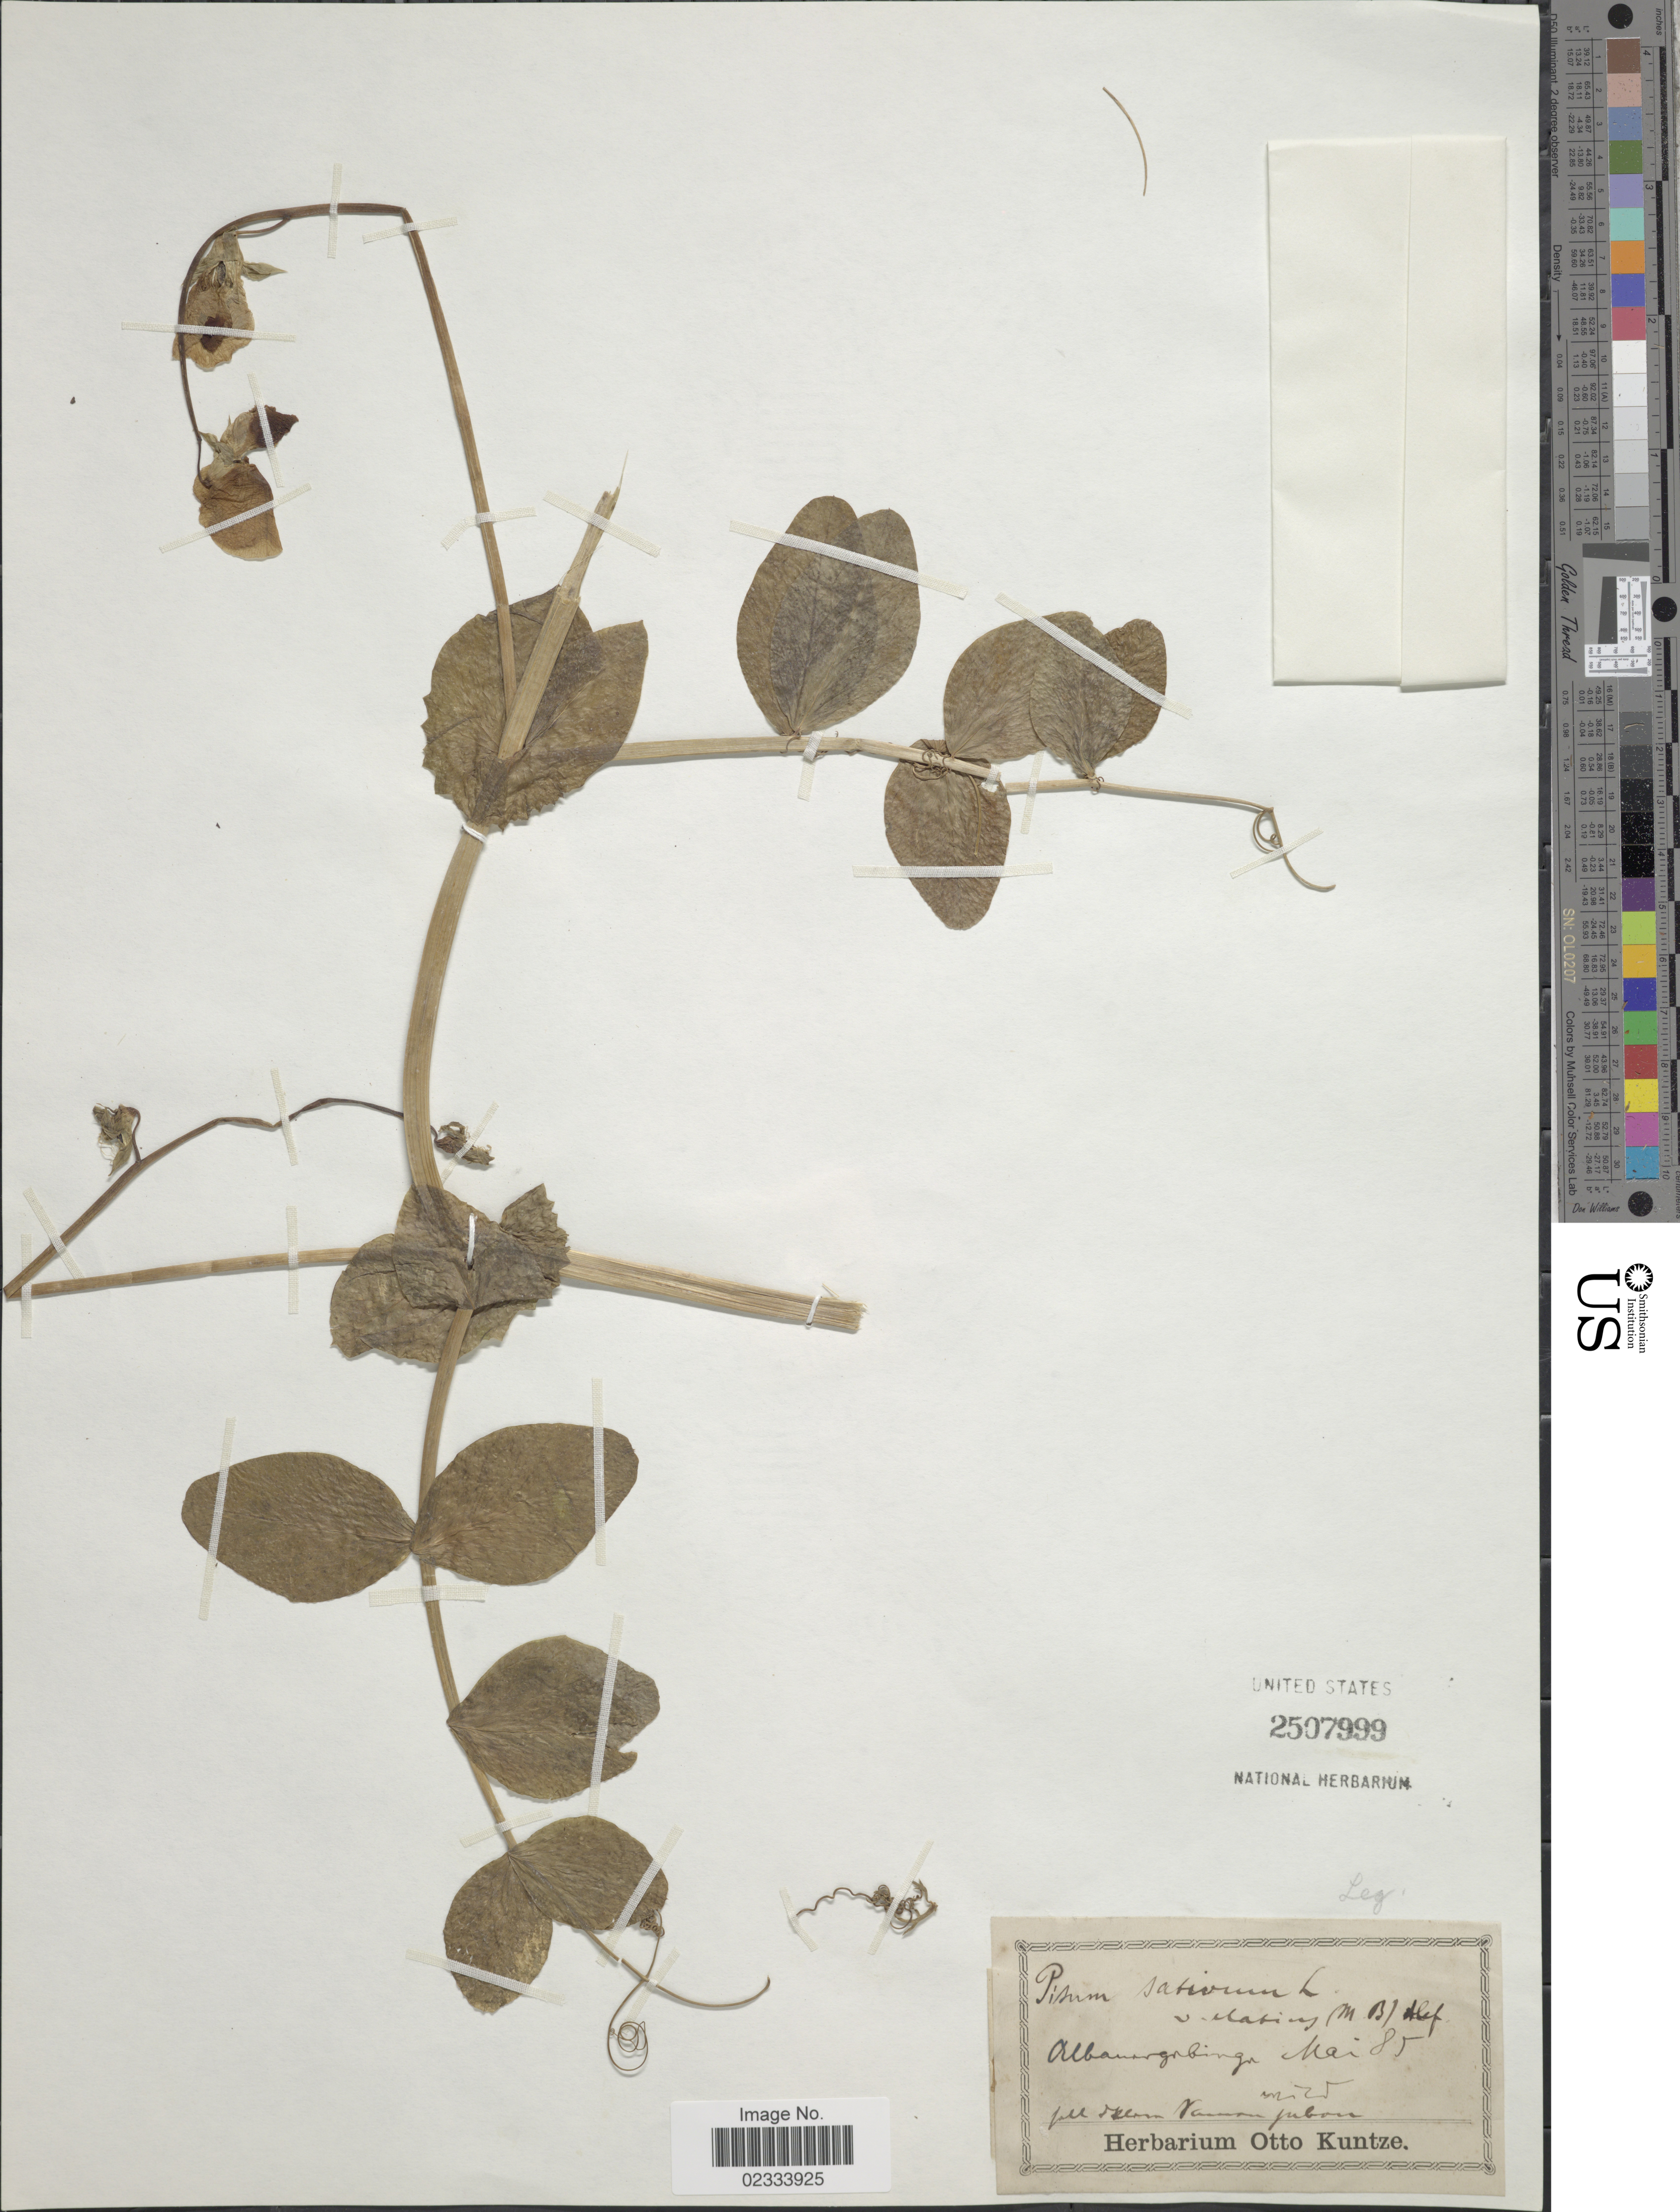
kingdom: Plantae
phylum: Tracheophyta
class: Magnoliopsida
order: Fabales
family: Fabaceae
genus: Pisum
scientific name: Pisum sativum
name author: L.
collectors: ex herb. Otto Kuntze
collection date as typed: Transcribed d/m/y: /5/85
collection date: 1885-05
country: Italy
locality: Albanngnbinga, field Iban Vaupes jubon [interpreted]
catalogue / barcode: US 2507999